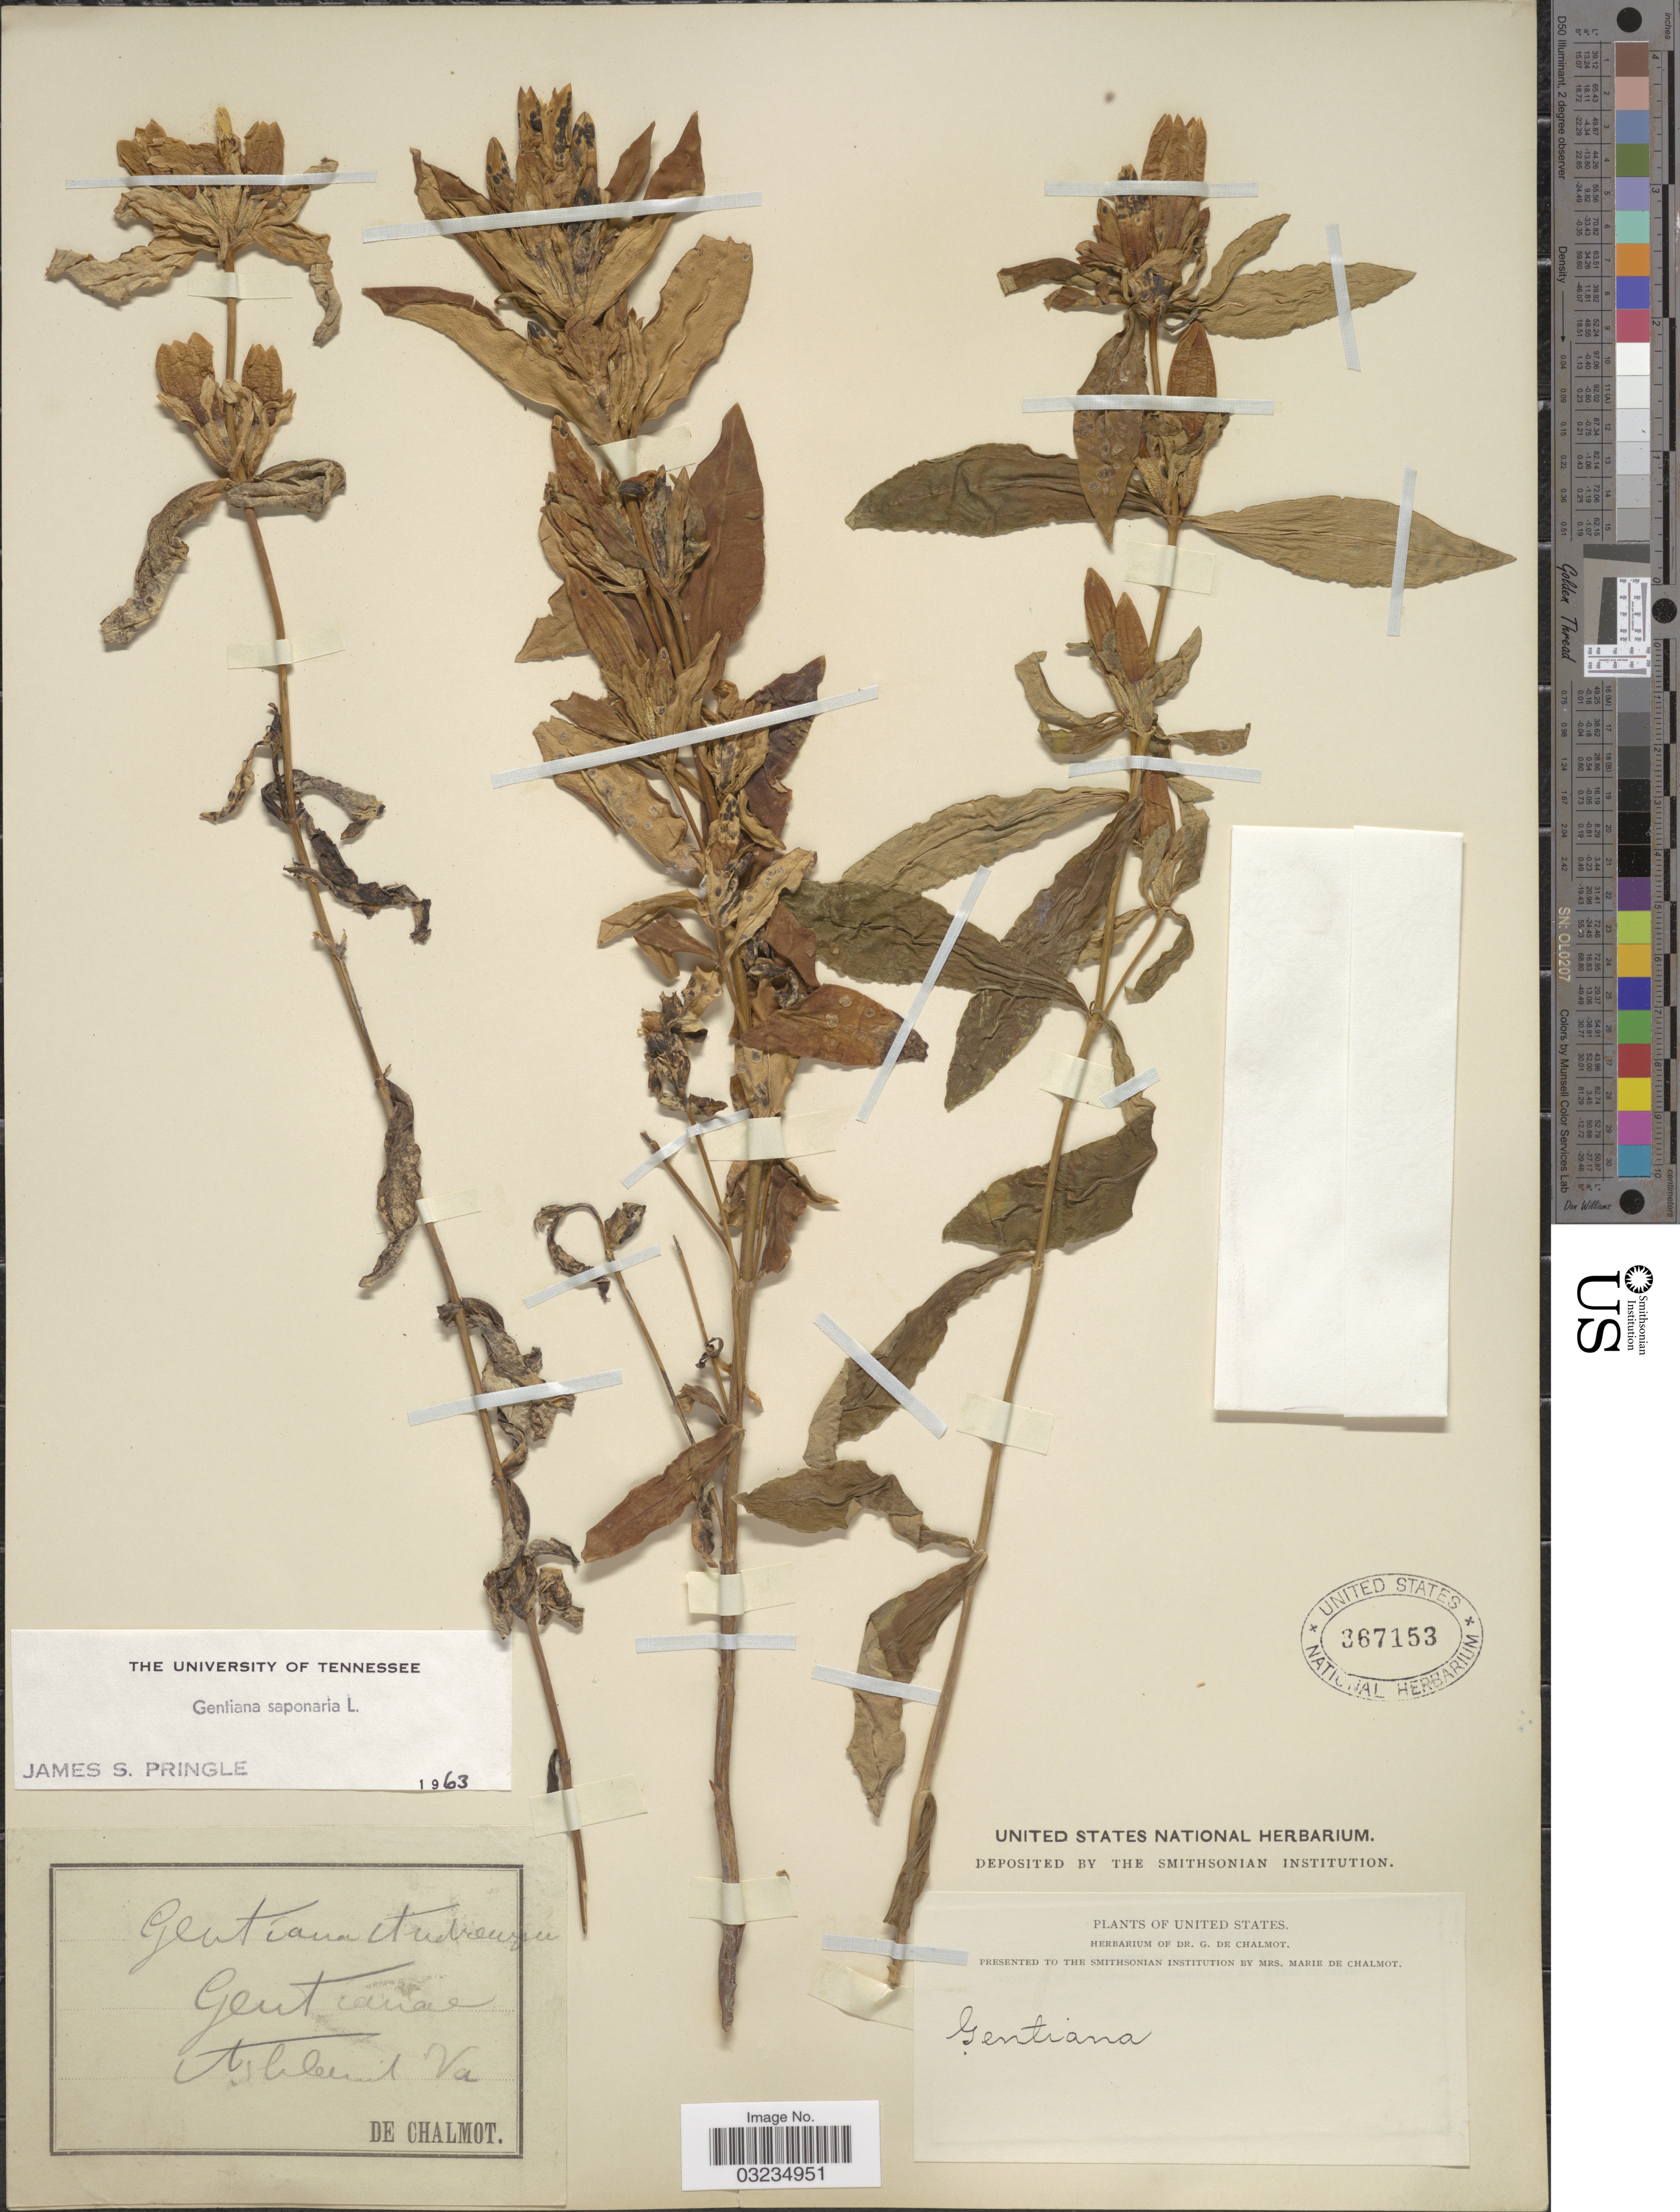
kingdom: Plantae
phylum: Tracheophyta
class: Magnoliopsida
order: Gentianales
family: Gentianaceae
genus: Gentiana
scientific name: Gentiana saponaria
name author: L.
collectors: G. de Chalmot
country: United States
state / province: Virginia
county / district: Hanover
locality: Ashland.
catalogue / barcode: US 367153